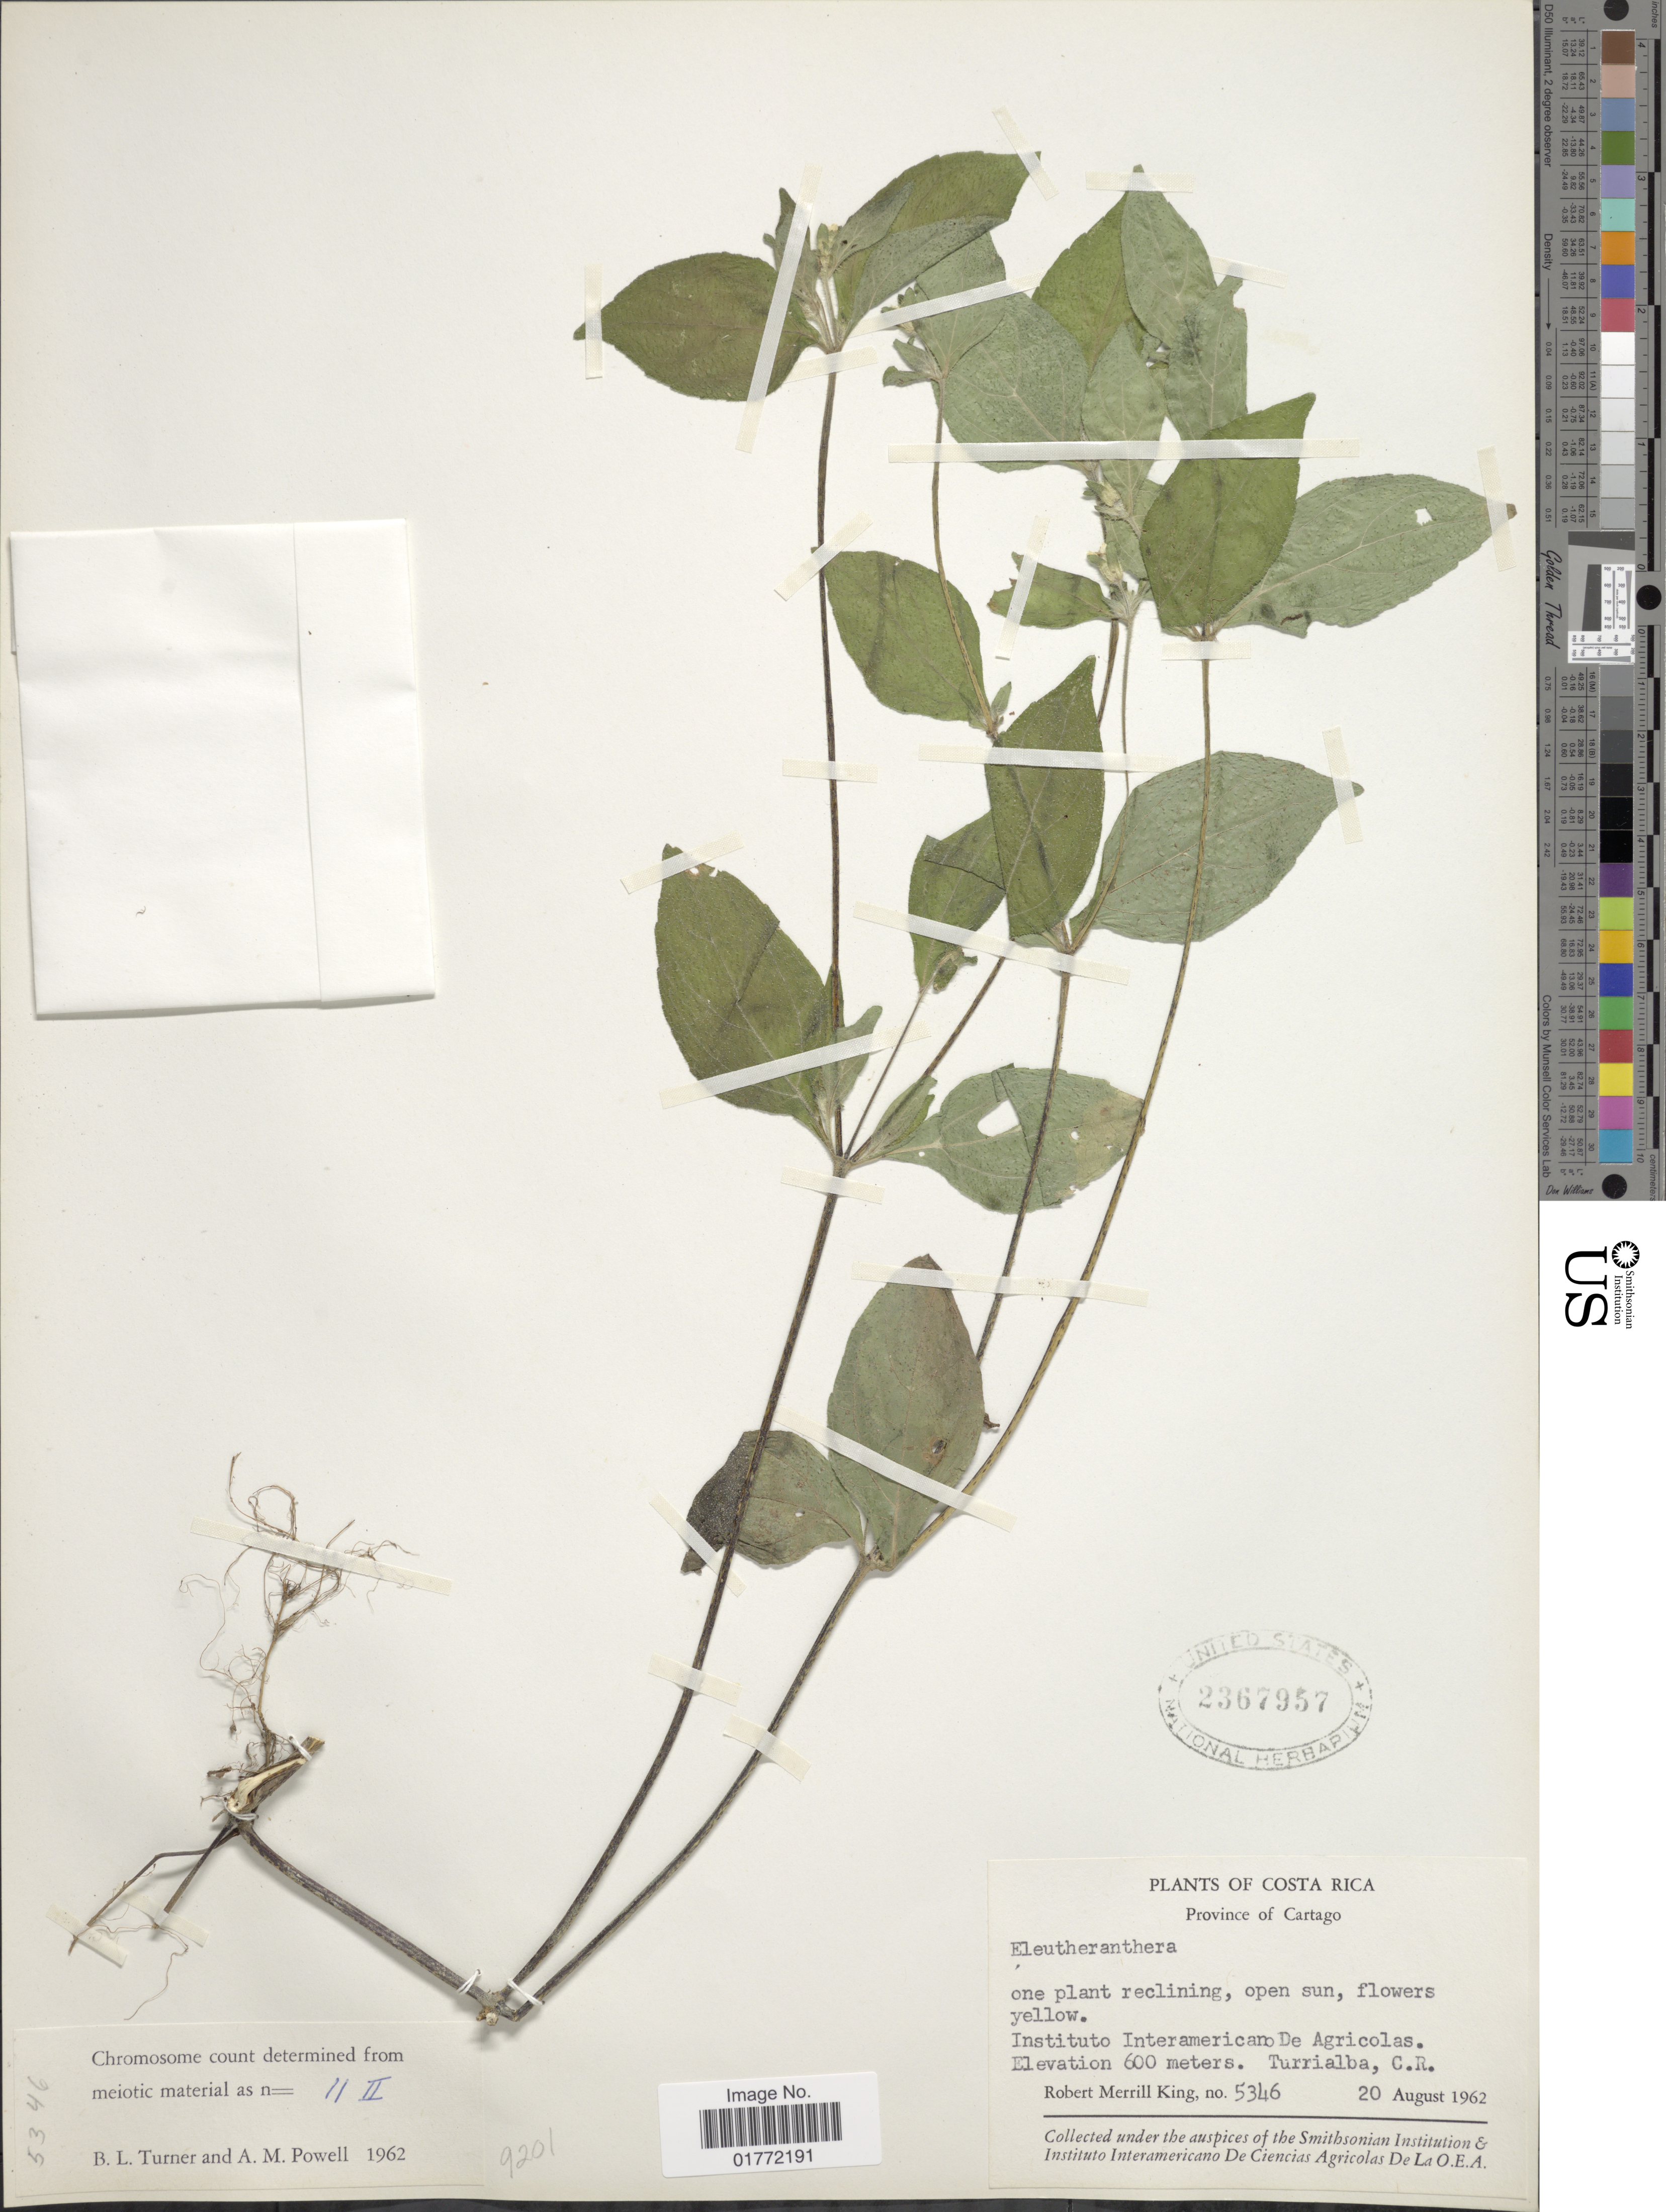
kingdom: Plantae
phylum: Tracheophyta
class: Magnoliopsida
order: Asterales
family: Asteraceae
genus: Eleutheranthera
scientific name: Eleutheranthera sp.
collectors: R. M. King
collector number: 5346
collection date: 1962-08-20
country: Costa Rica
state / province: Cartago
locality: Instituto Interamericano De Agricolas, Turrialba, C.R,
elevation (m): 600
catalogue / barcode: US 2367957